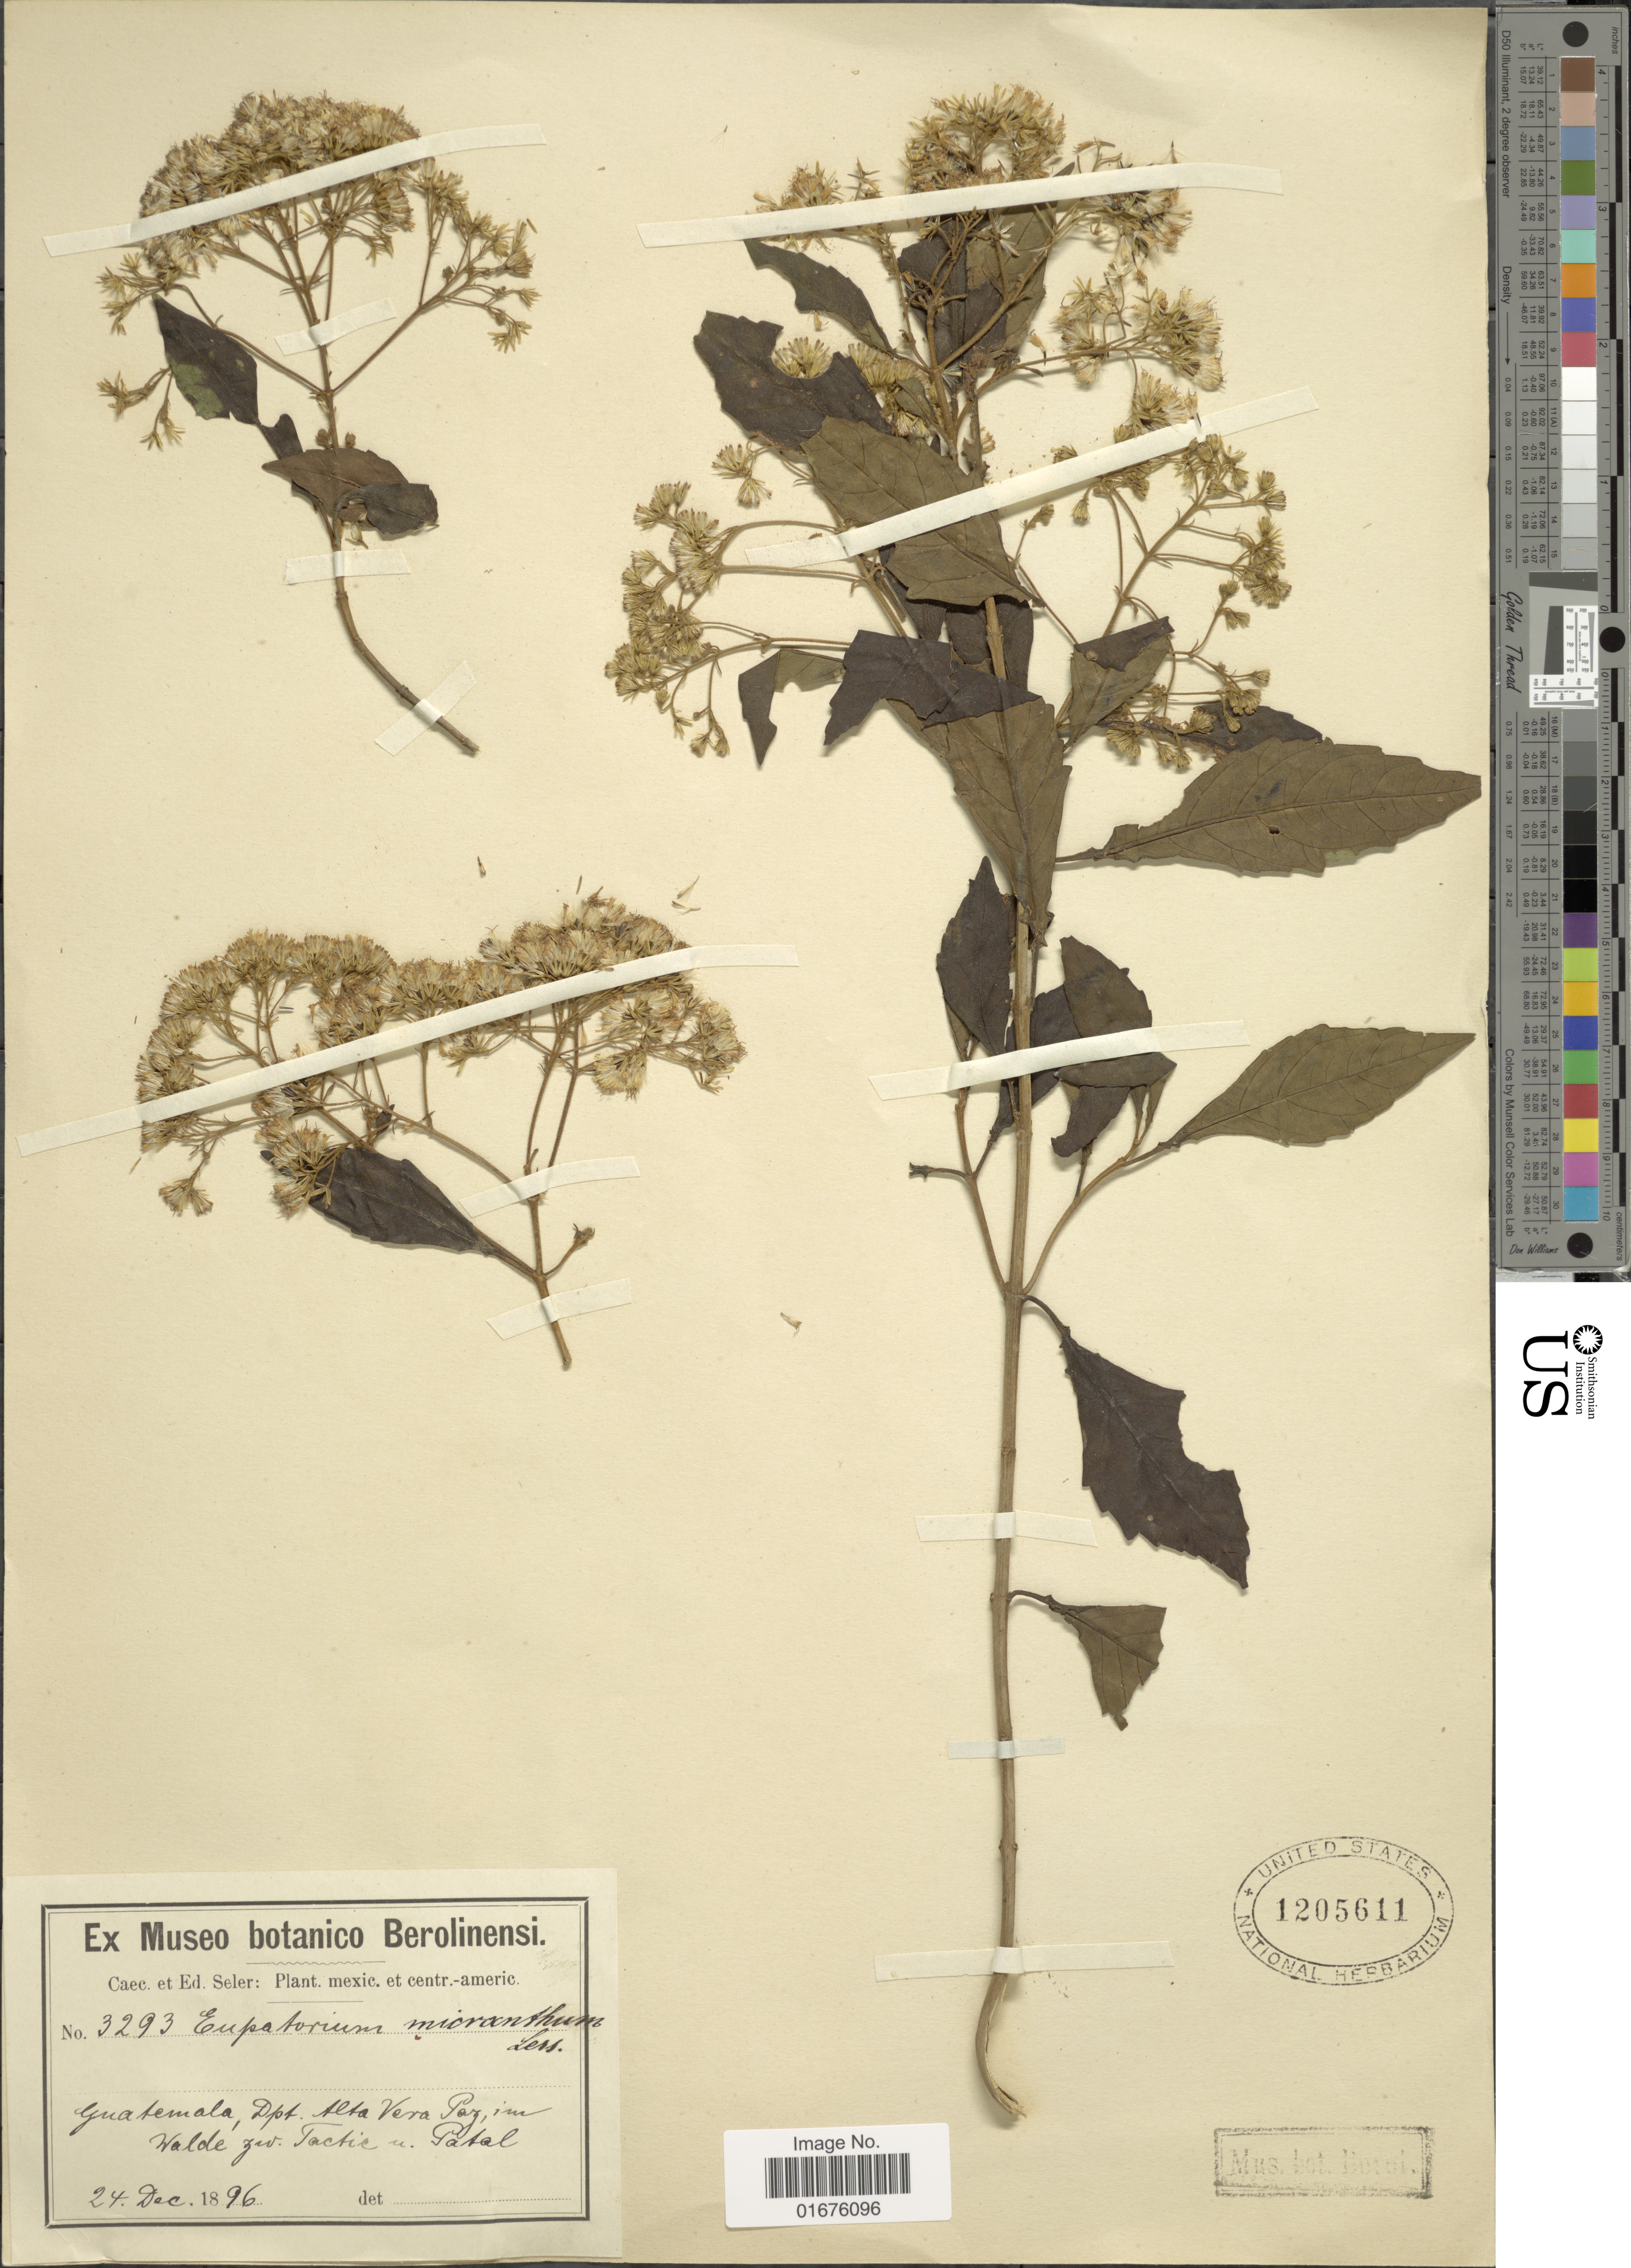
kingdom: Plantae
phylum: Tracheophyta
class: Magnoliopsida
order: Asterales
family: Asteraceae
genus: Ageratina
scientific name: Ageratina ligustrina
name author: (DC.) R.M. King & H. Rob.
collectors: ex Caec. et Ed Seler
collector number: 3293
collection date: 1896-12-24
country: Guatemala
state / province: Alta Verapaz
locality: Im wald zw. Tactic u. Patal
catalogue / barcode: US 1205611